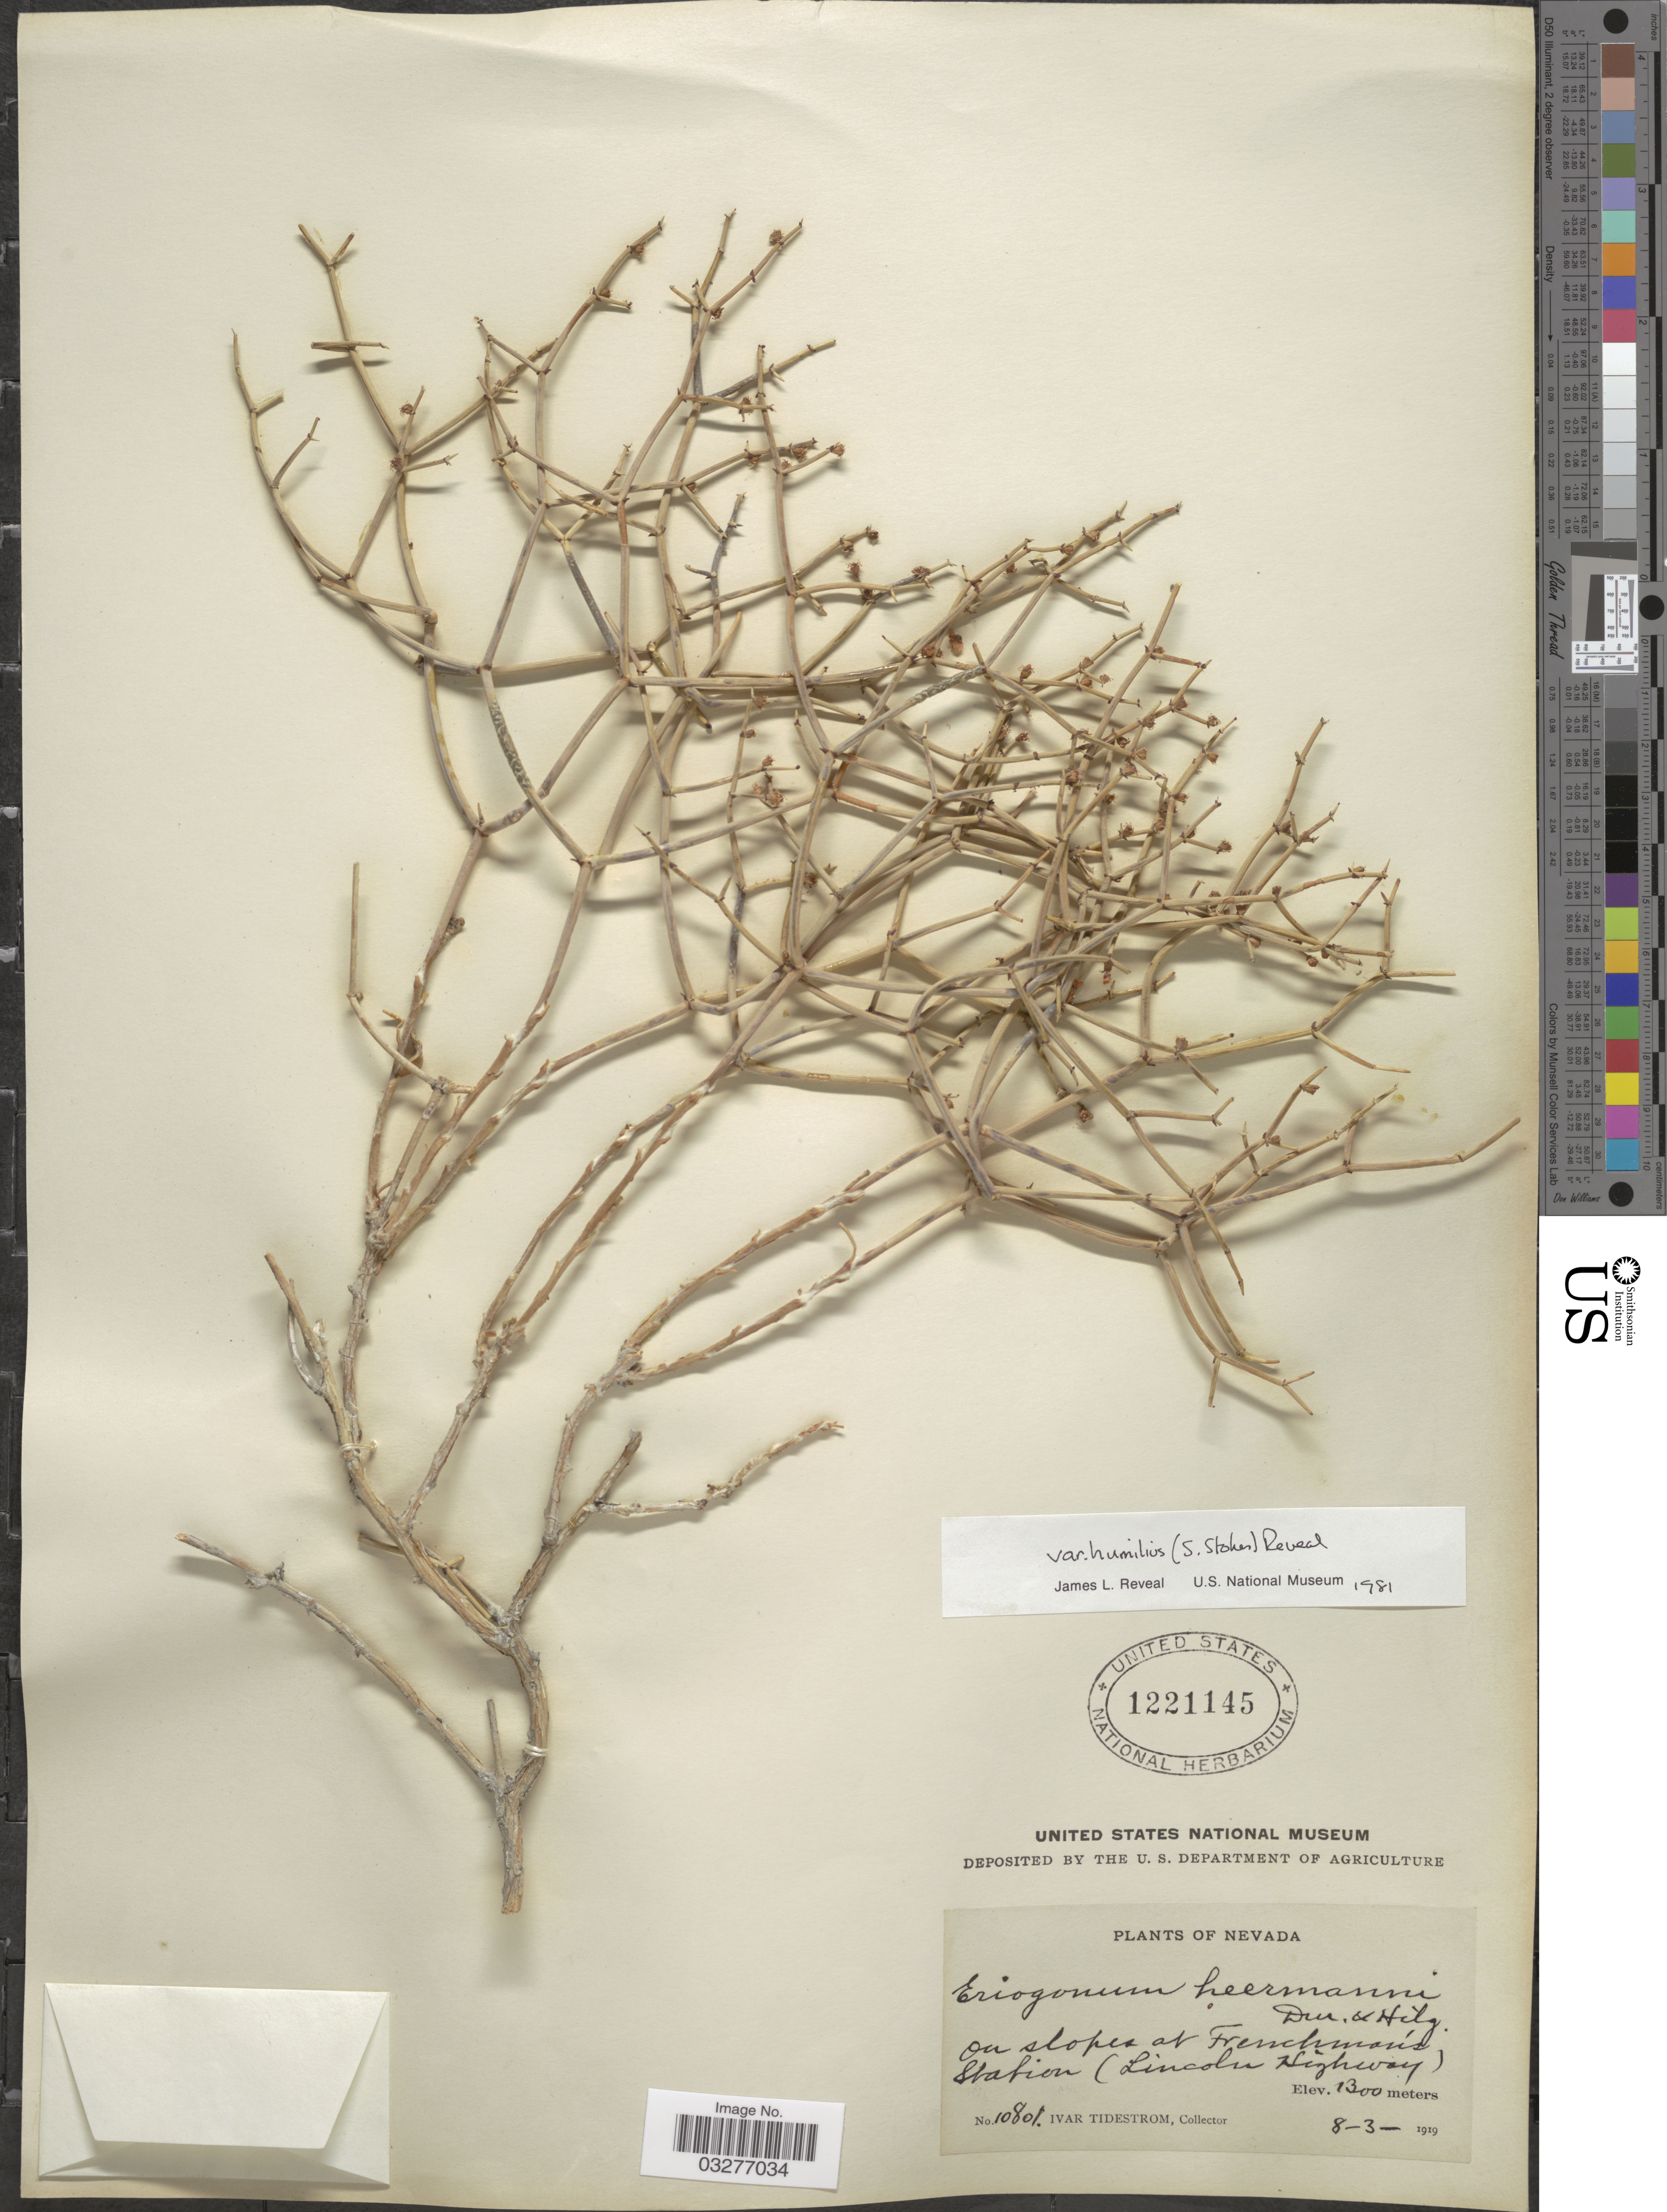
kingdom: Plantae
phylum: Tracheophyta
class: Magnoliopsida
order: Caryophyllales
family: Polygonaceae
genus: Eriogonum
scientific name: Eriogonum heermannii var. humilius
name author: (S. Stokes) Reveal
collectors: I. F. Tidestrom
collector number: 10801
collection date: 1919-08-03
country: United States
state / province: Nevada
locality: On slopes at Frenchman's Station (Lincoln Highway).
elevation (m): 1300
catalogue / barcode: US 1221145